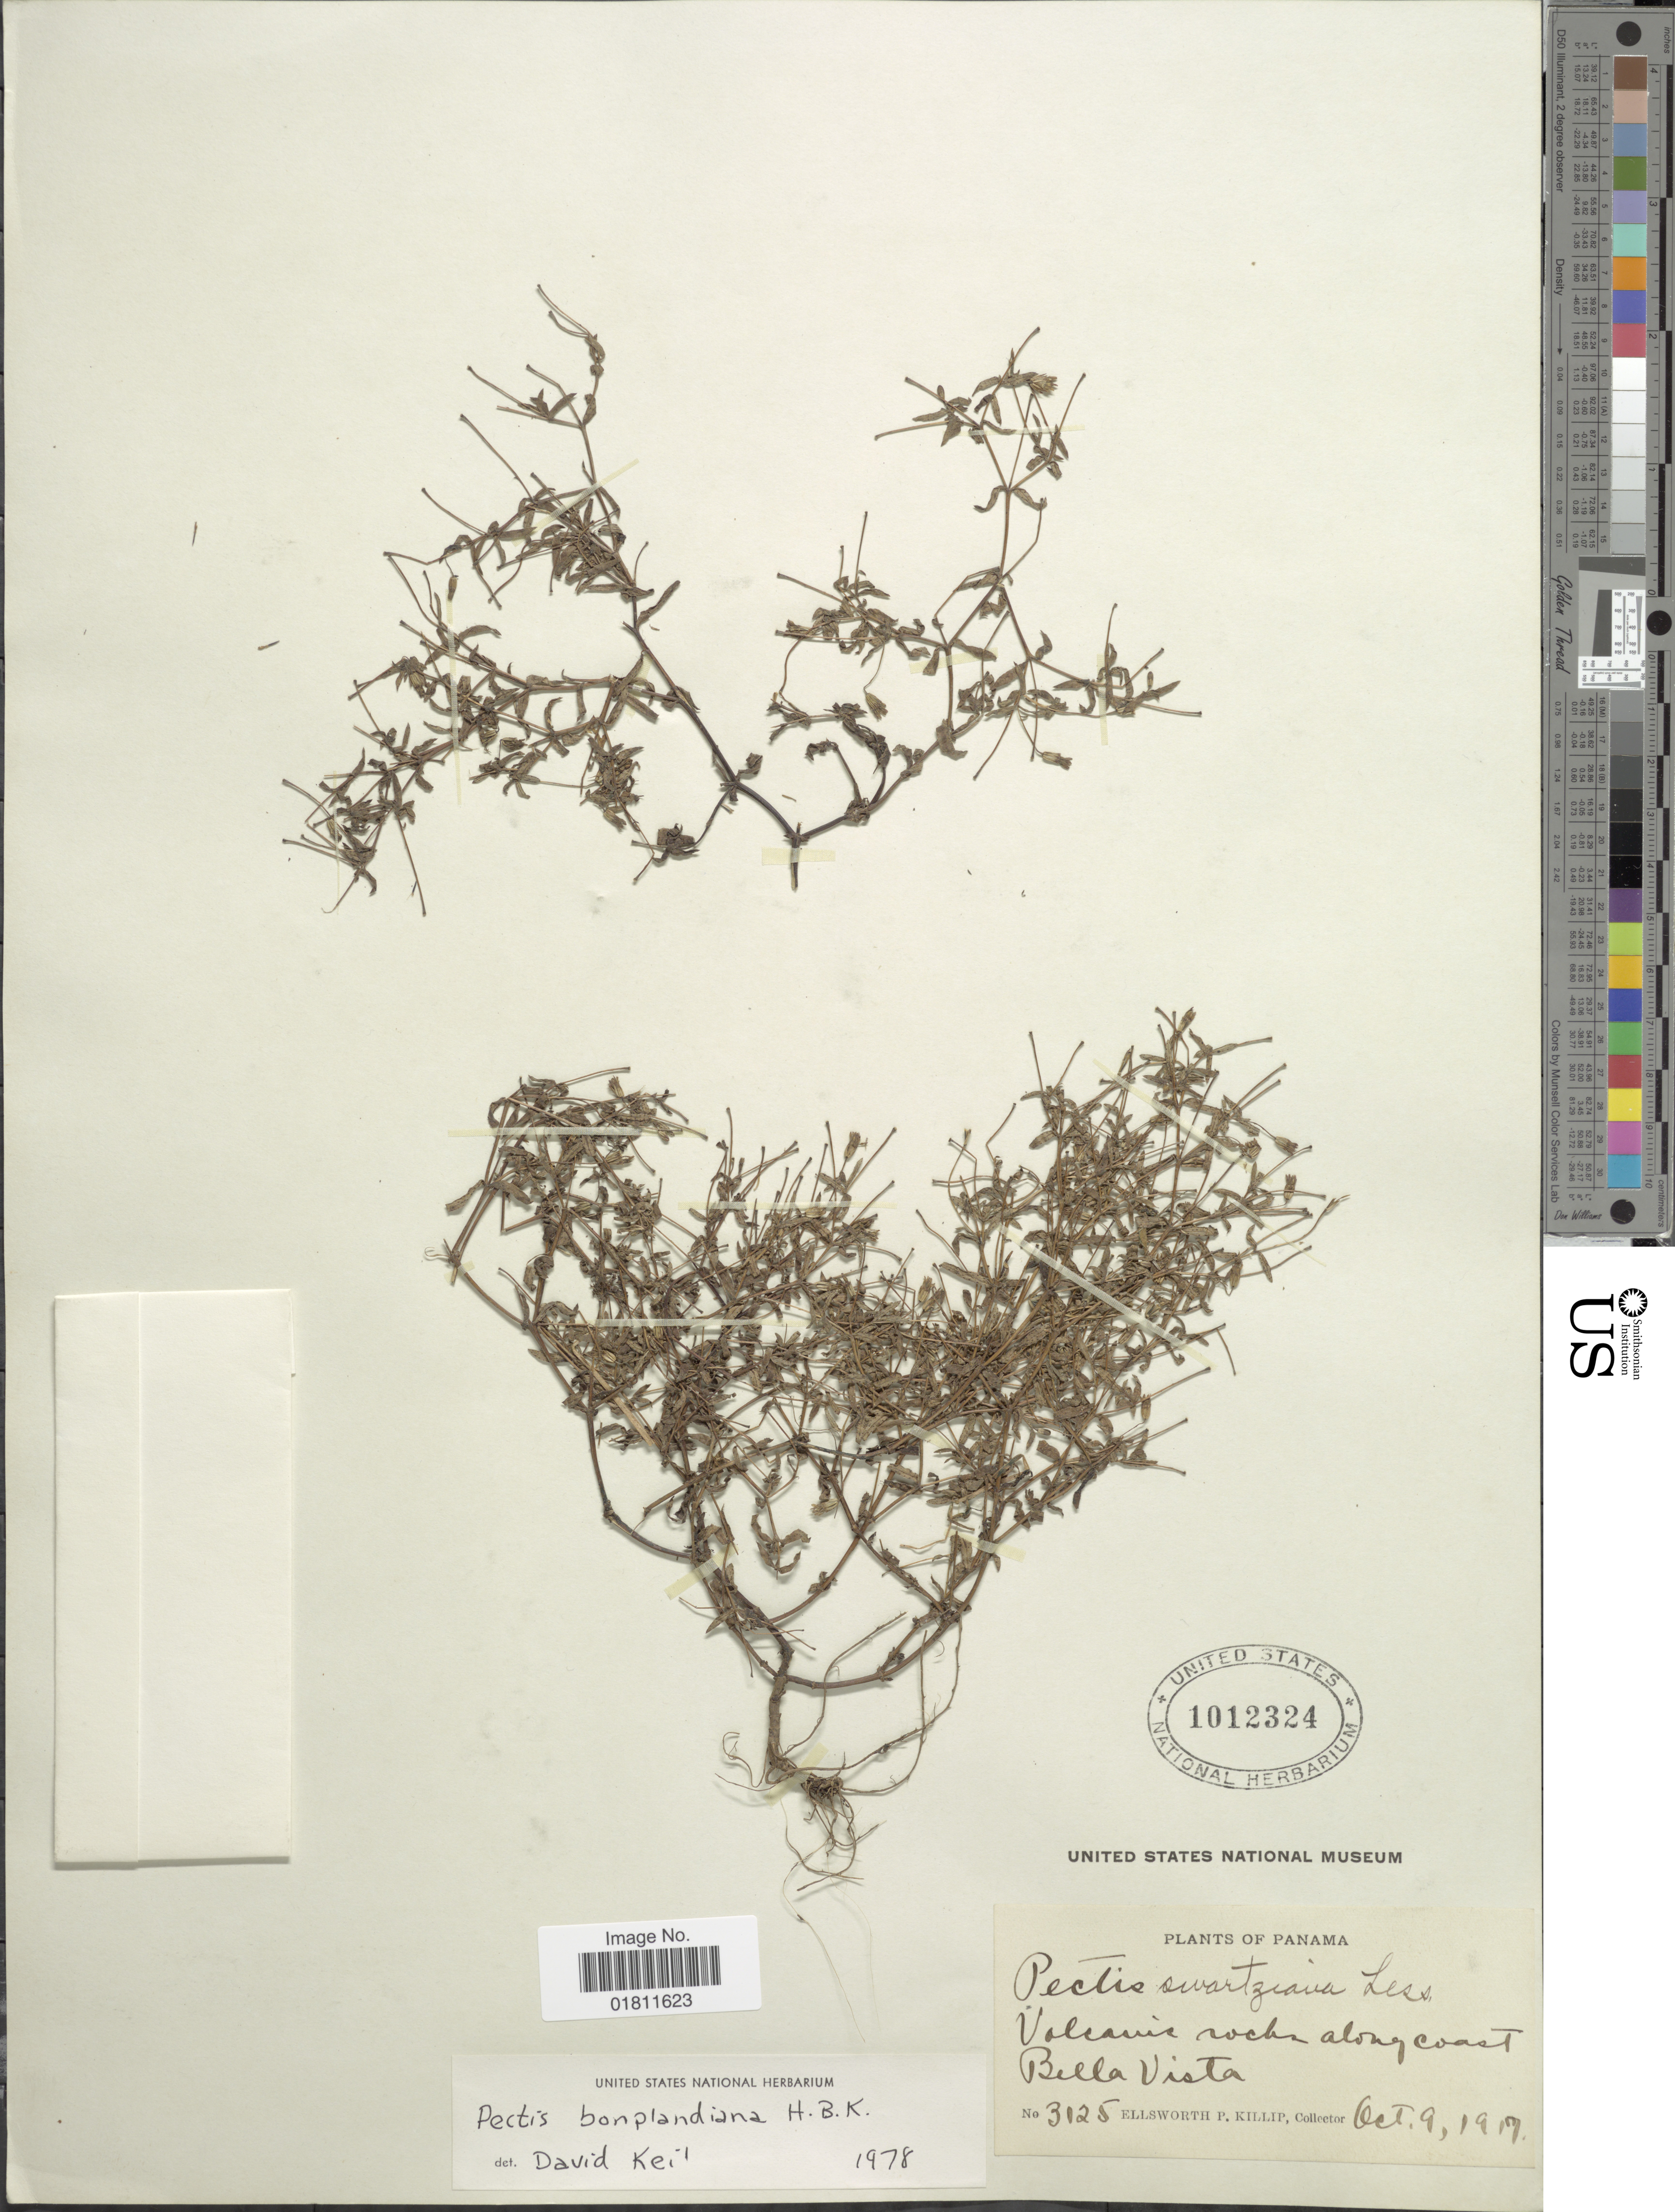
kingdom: Plantae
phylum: Tracheophyta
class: Magnoliopsida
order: Asterales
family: Asteraceae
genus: Pectis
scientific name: Pectis bonplandiana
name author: Kunth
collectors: E. P. Killip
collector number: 3125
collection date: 1917-10-09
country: Panama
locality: Volcanis rocks along coast Bella Vista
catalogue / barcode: US 1012324